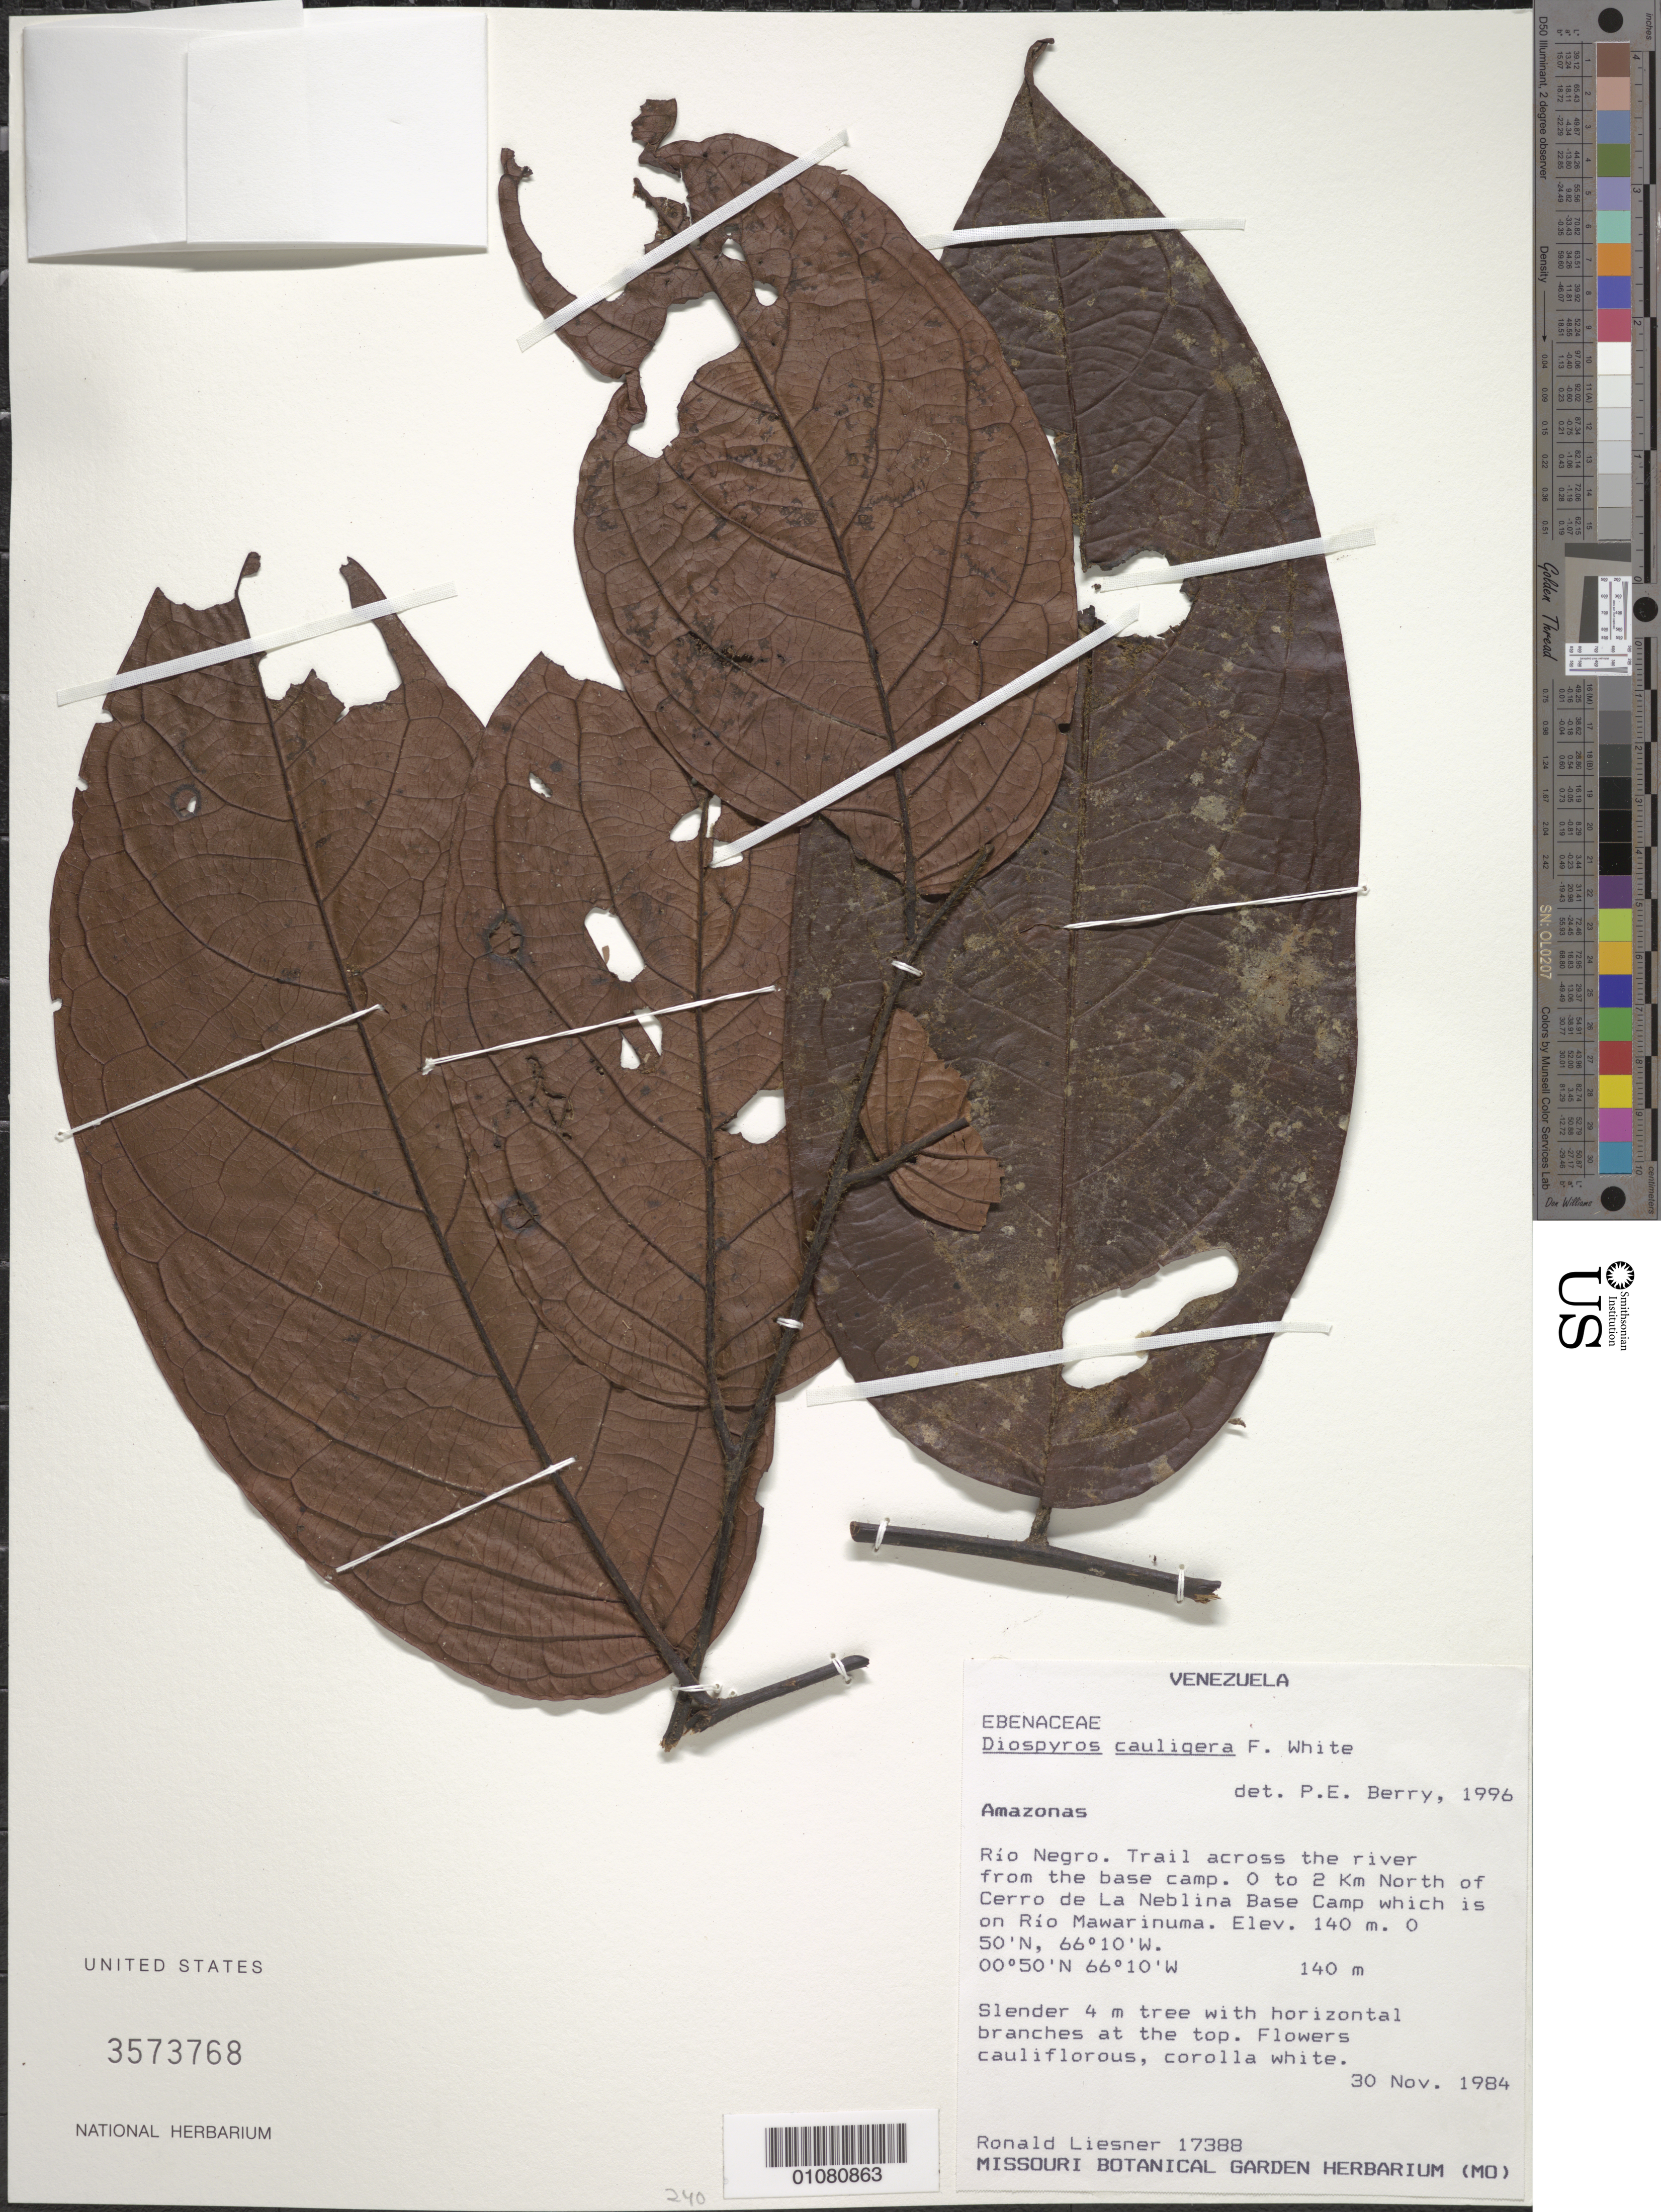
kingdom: Plantae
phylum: Tracheophyta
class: Magnoliopsida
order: Ericales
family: Ebenaceae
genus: Diospyros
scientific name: Diospyros cauligera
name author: F. White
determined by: Berry, P. E., (WIS), University of Wisconsin - Madison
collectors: R. L. Liesner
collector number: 17388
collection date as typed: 30-Nov-84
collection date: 1984-11-30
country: Venezuela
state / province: Amazonas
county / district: Río Negro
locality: Trail across the river from the base camp. 0-2 km north of Cerro de la Neblina Base Camp on Rio Mawarinuma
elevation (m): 140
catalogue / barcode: US 3573768